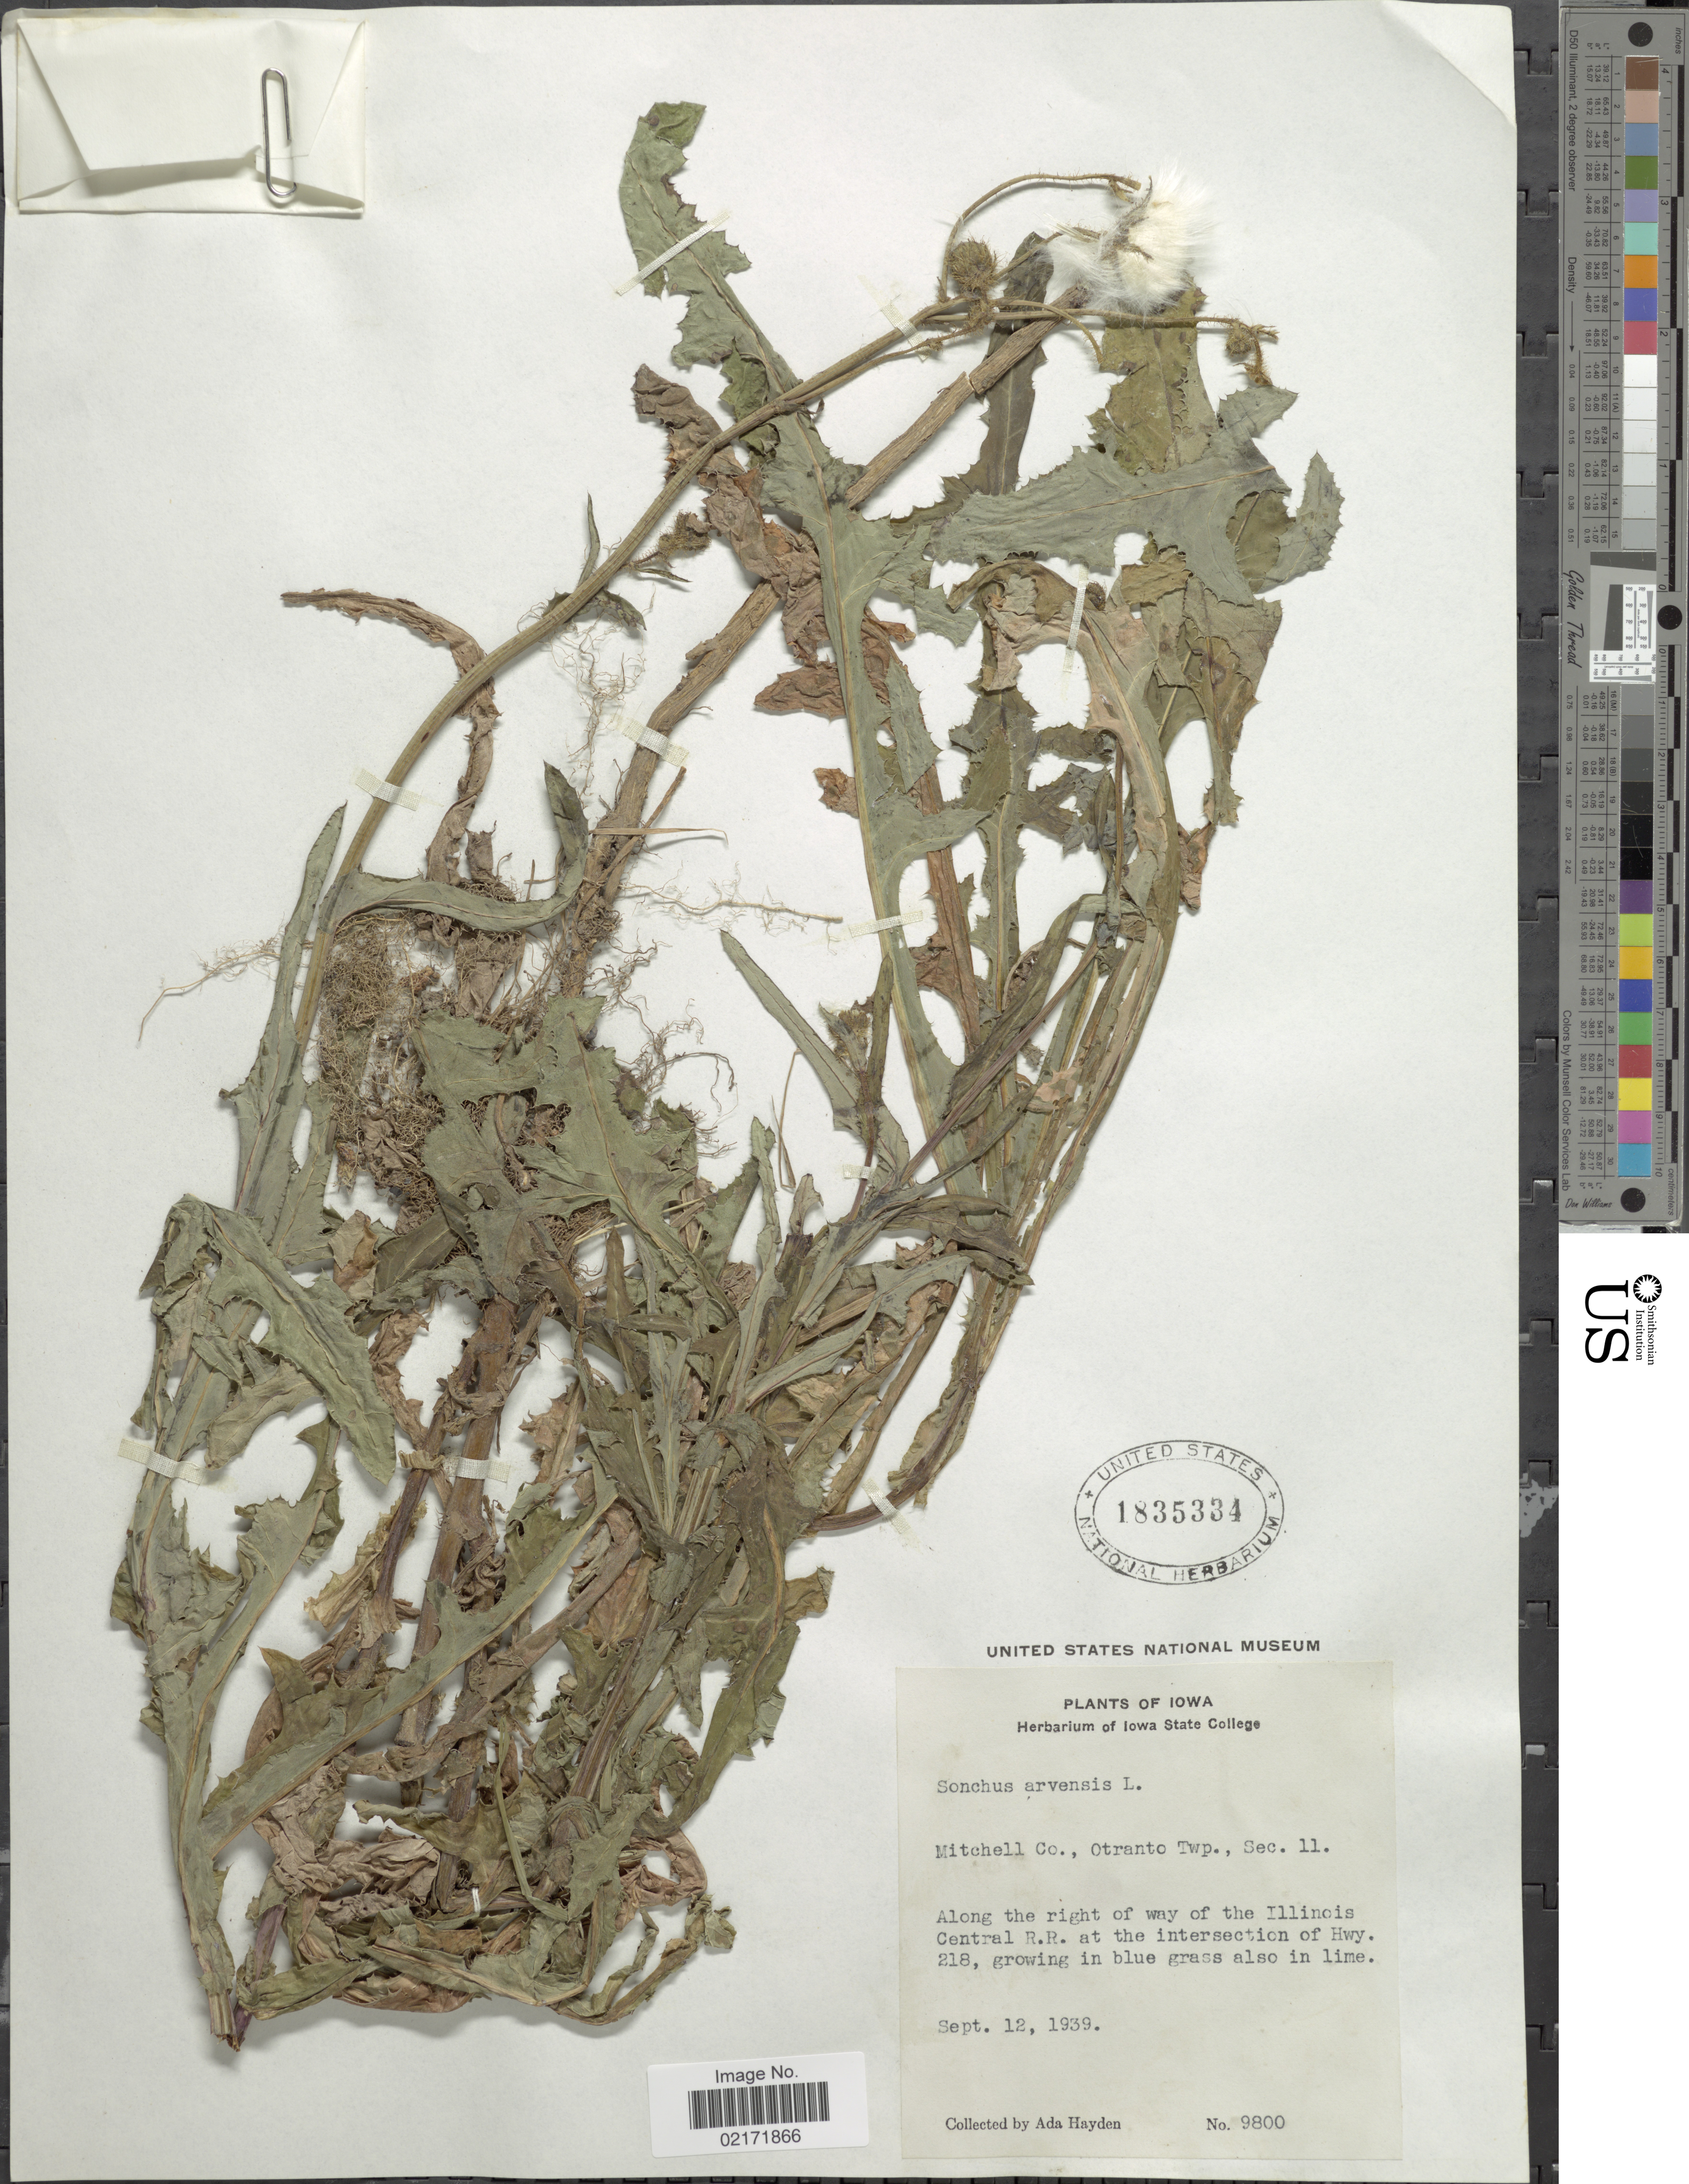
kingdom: Plantae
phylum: Tracheophyta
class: Magnoliopsida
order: Asterales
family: Asteraceae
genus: Sonchus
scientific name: Sonchus arvensis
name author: L.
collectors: Ada Hayden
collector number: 9800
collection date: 1939-09-12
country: United States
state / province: Iowa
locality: Mitchell Co., Otranto Twp., Sec. 11, along the right of way of the Illinois Central R.R. at the intersection of Hwy. 218.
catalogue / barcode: US 1835334